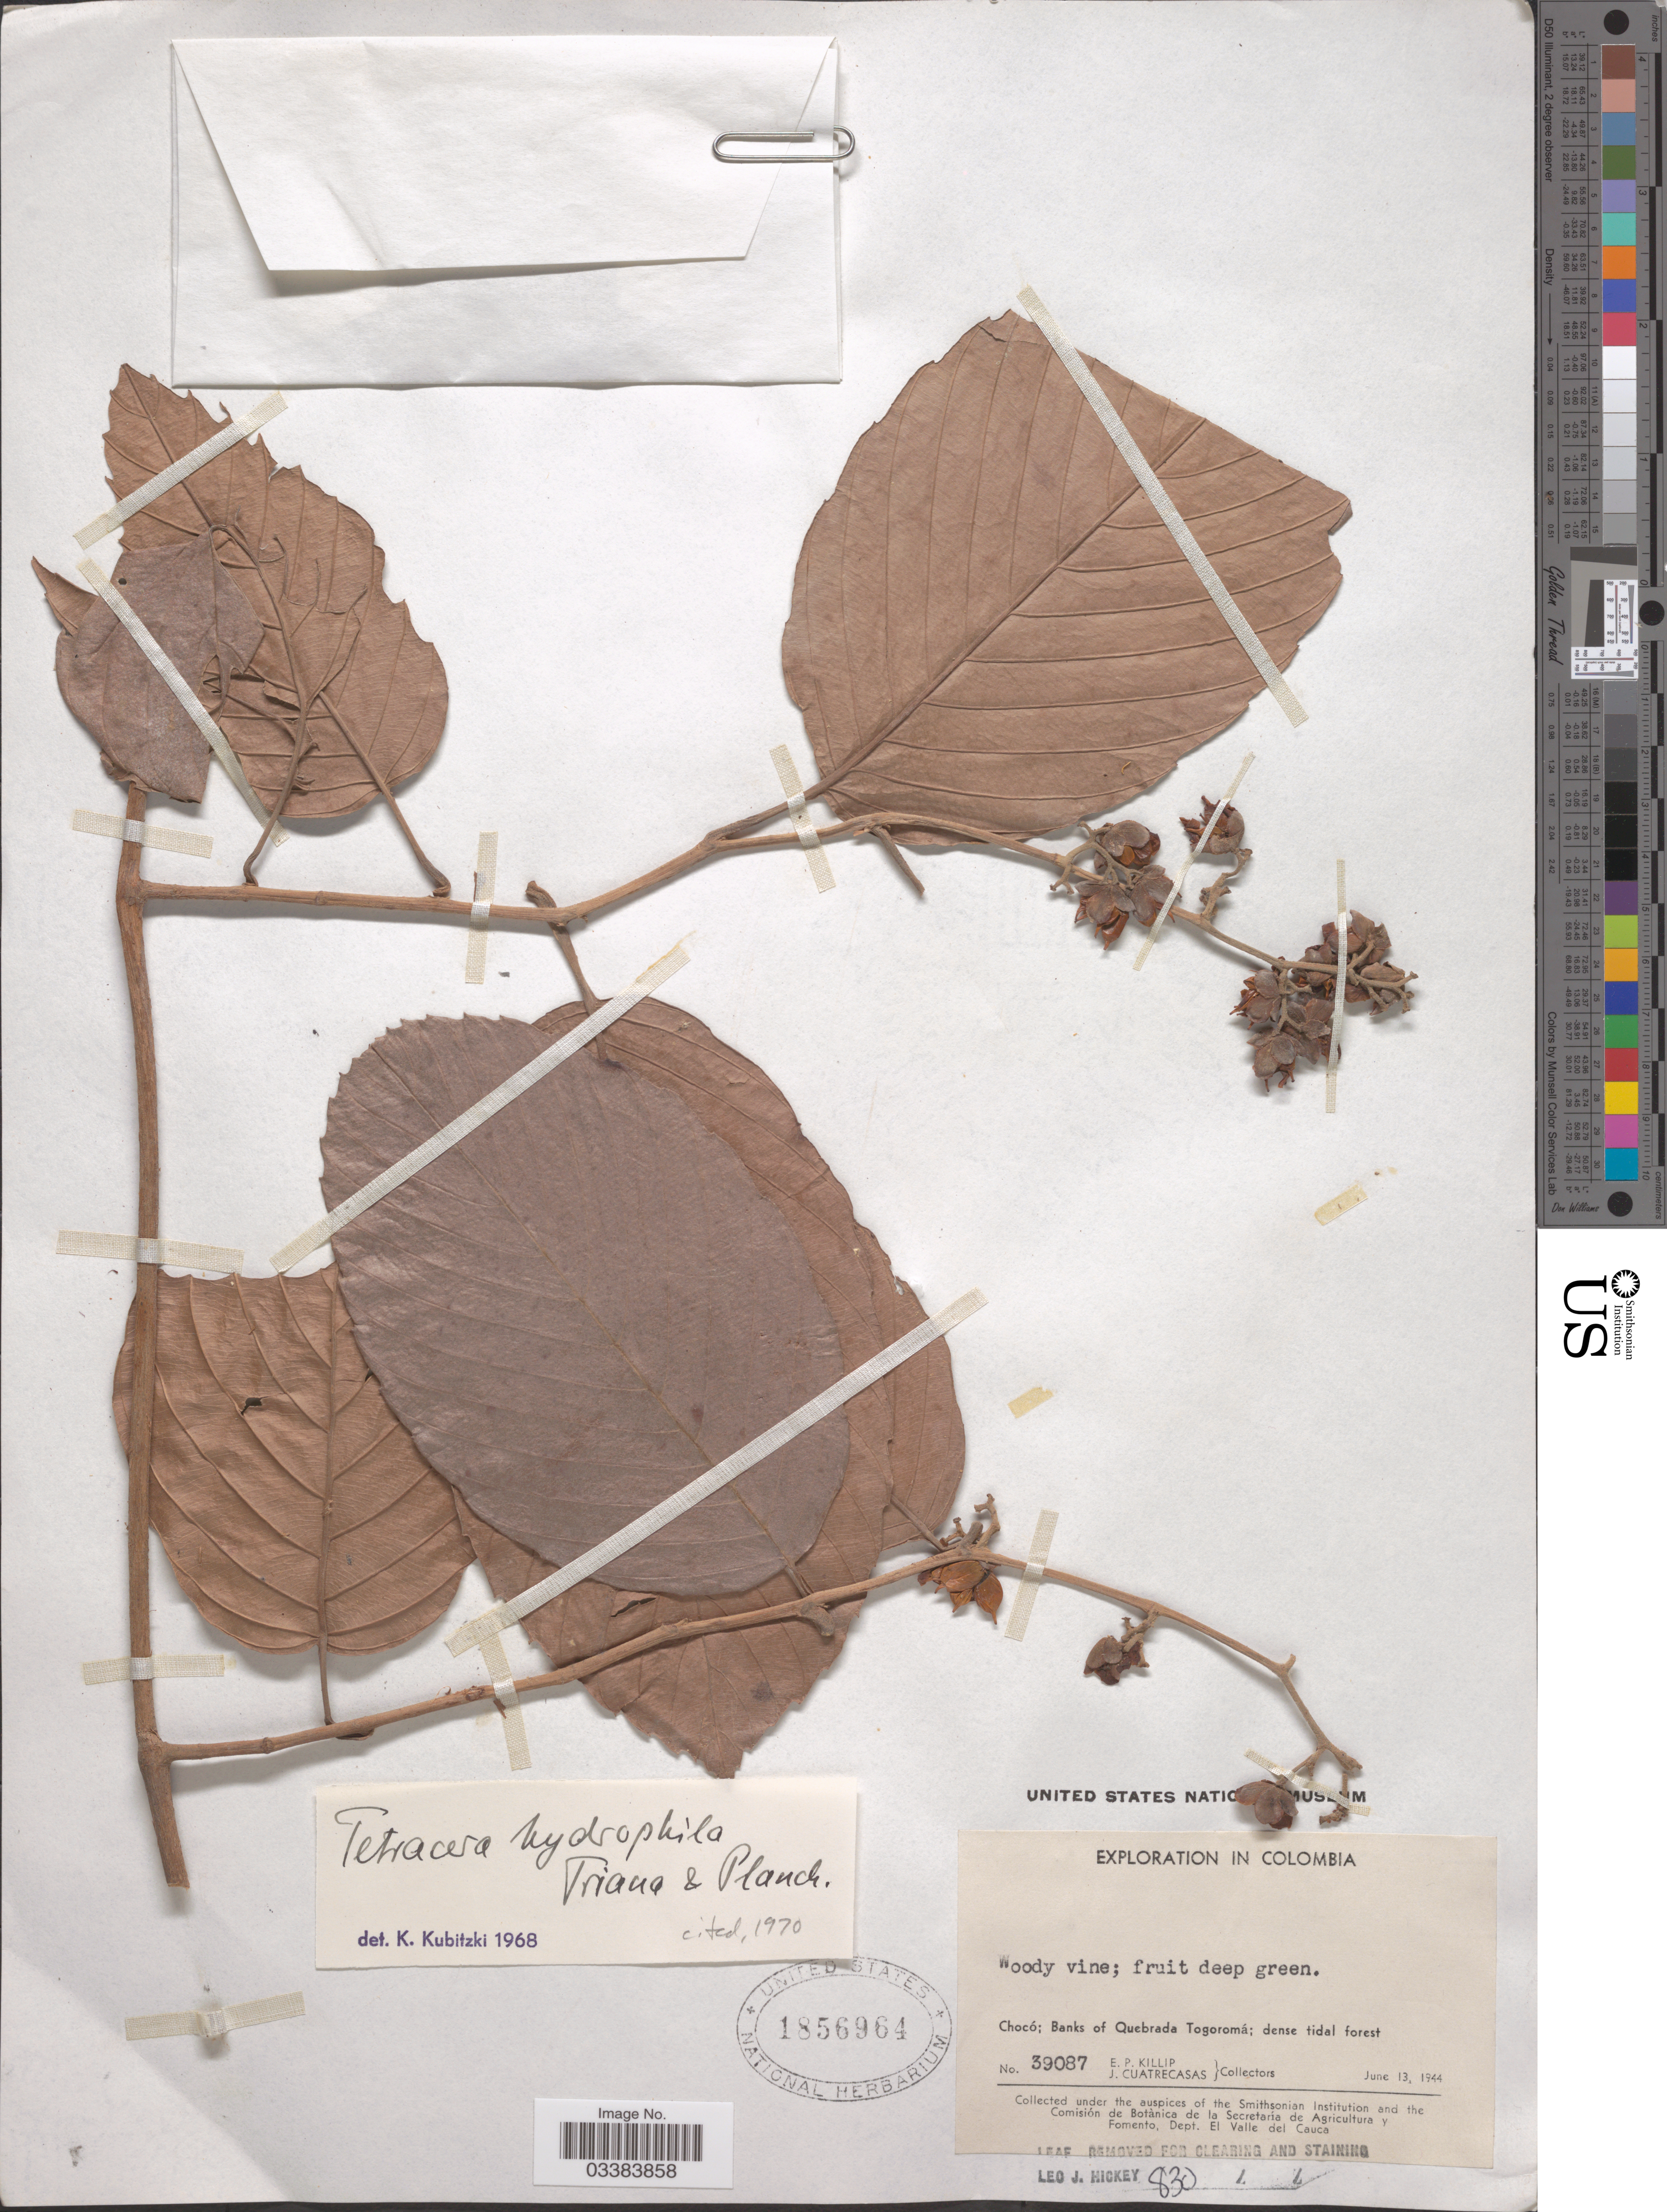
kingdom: Plantae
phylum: Tracheophyta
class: Magnoliopsida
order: Dilleniales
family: Dilleniaceae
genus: Tetracera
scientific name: Tetracera hydrophila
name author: Triana & Planch.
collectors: E. P. Killip & J. Cuatrecasas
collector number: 39087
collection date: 1944-06-13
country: Colombia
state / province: Chocó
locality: Banks of Quebrada Togoromá.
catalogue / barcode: US 1856964